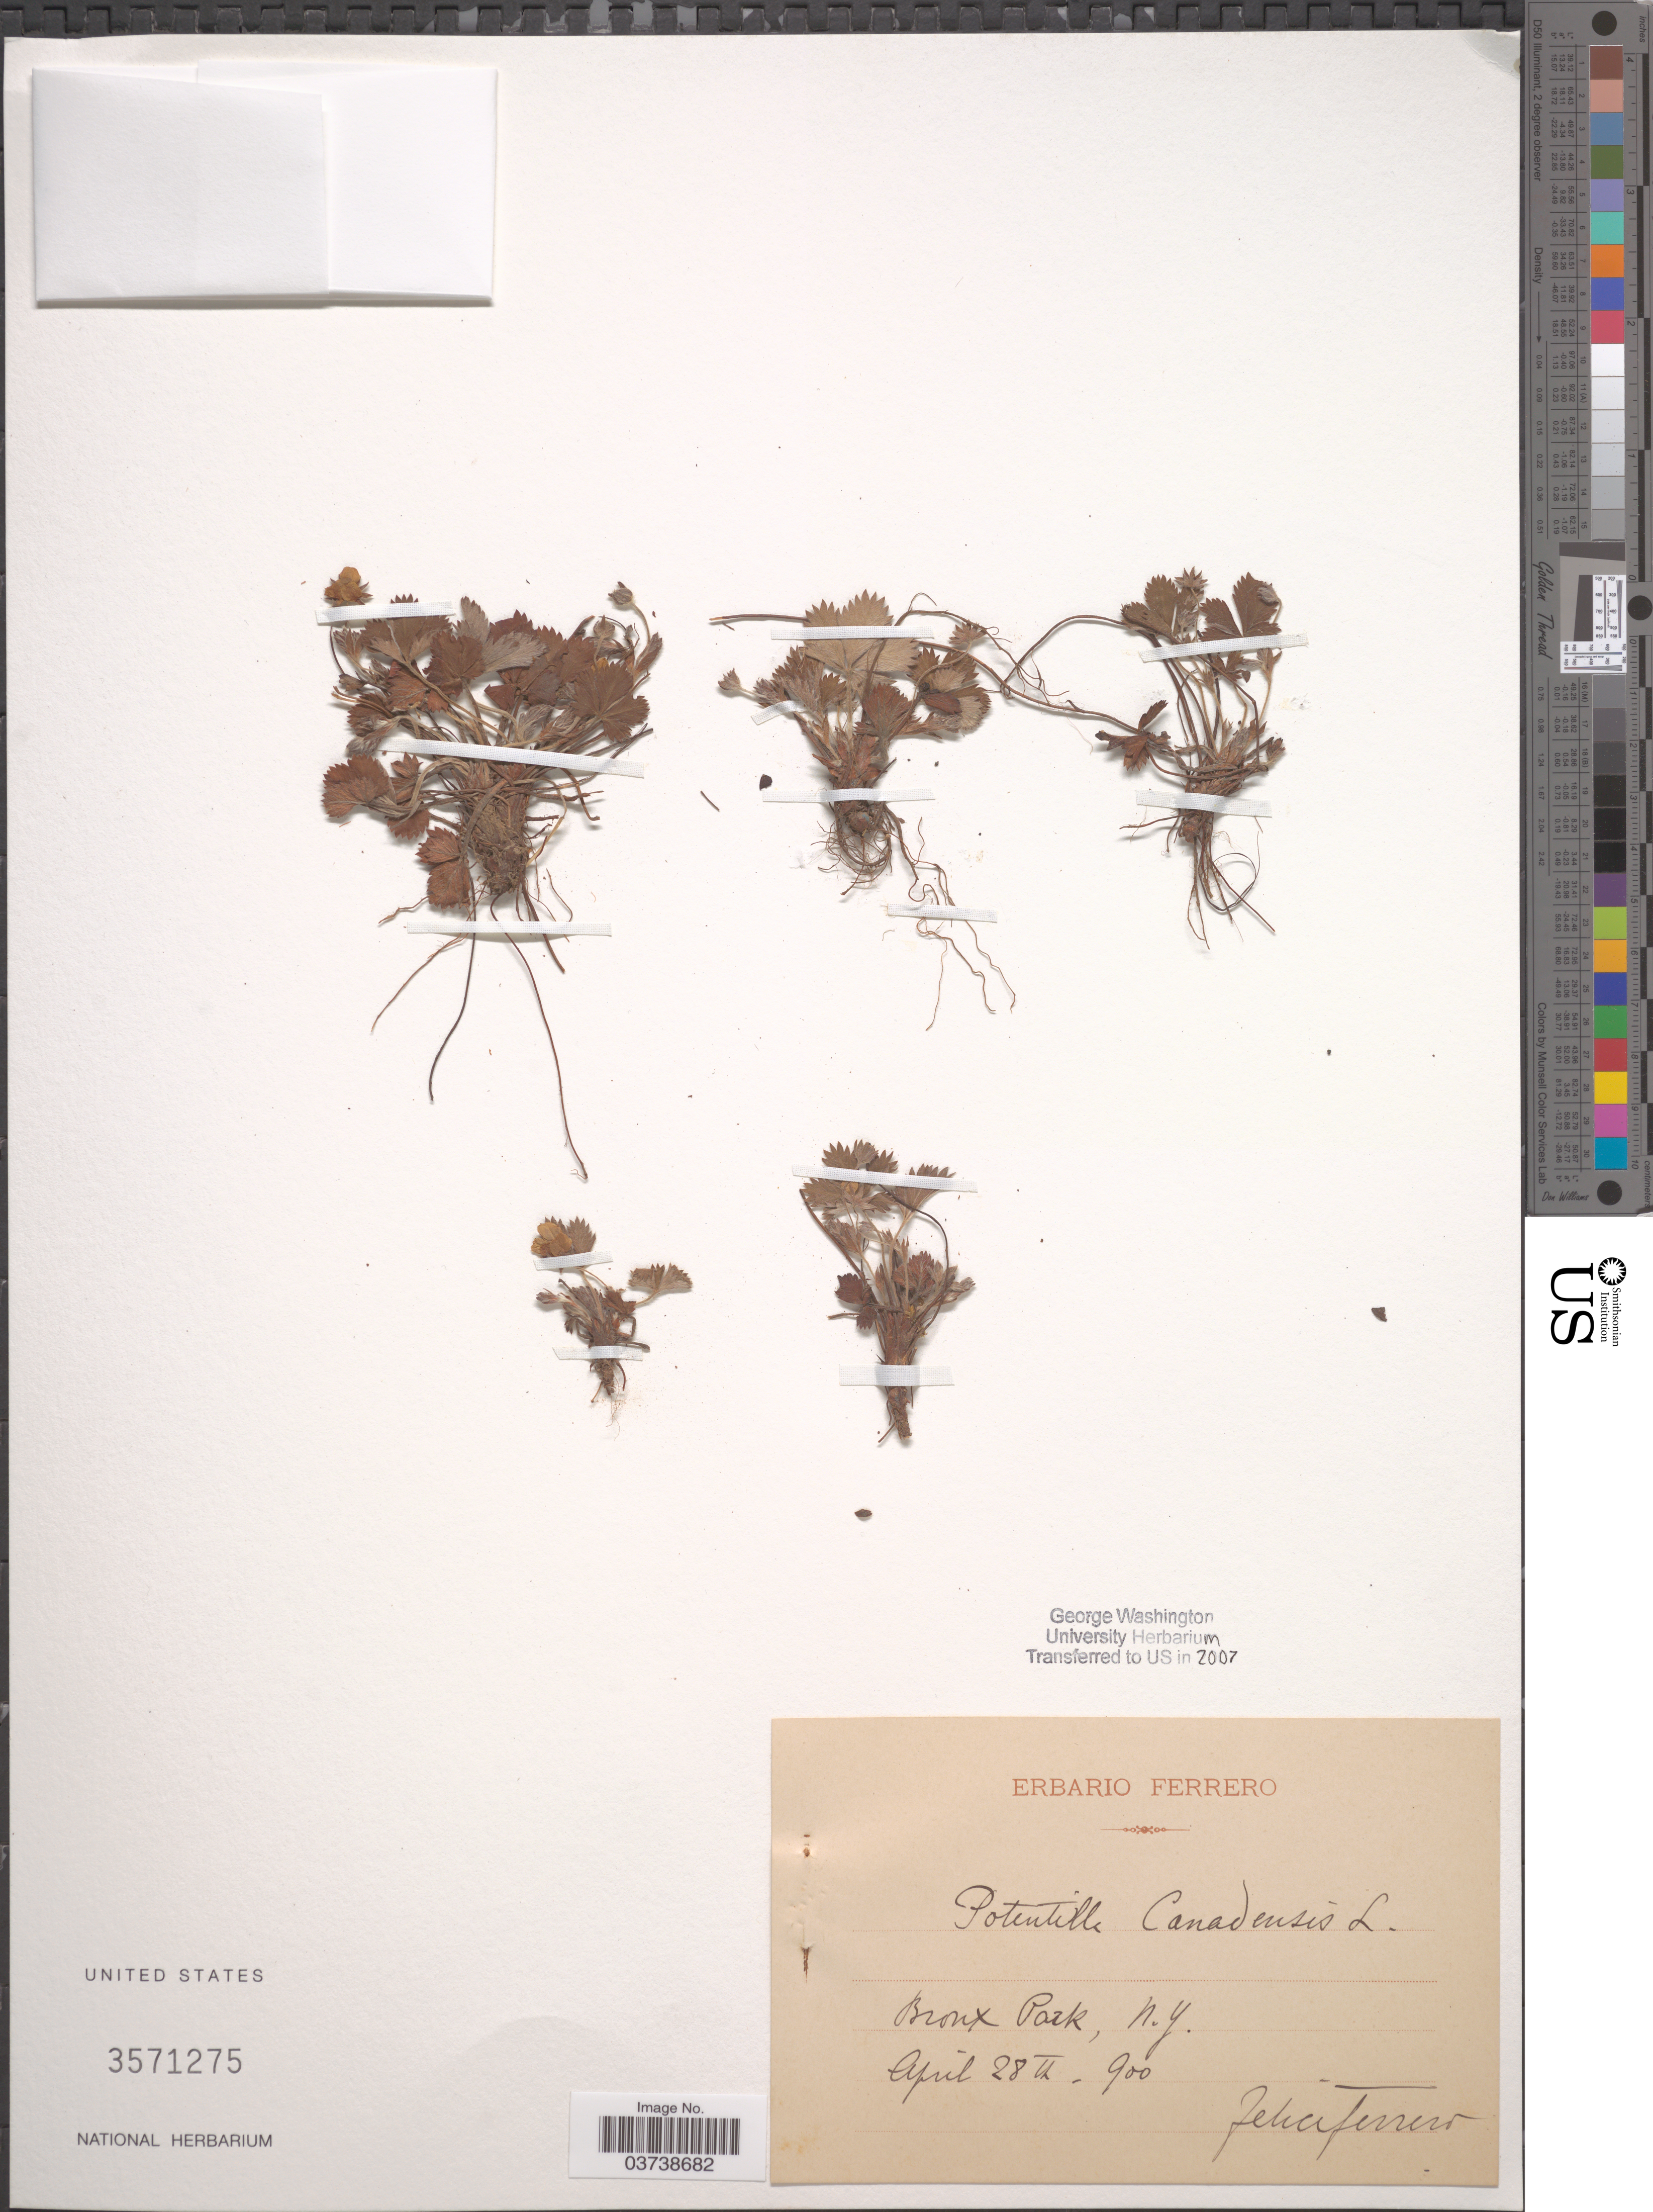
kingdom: Plantae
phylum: Tracheophyta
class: Magnoliopsida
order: Rosales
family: Rosaceae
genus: Potentilla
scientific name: Potentilla canadensis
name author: L.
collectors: F. Ferrero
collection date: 1900-04-28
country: United States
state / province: New York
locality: Bronx Park.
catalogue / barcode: US 3571275